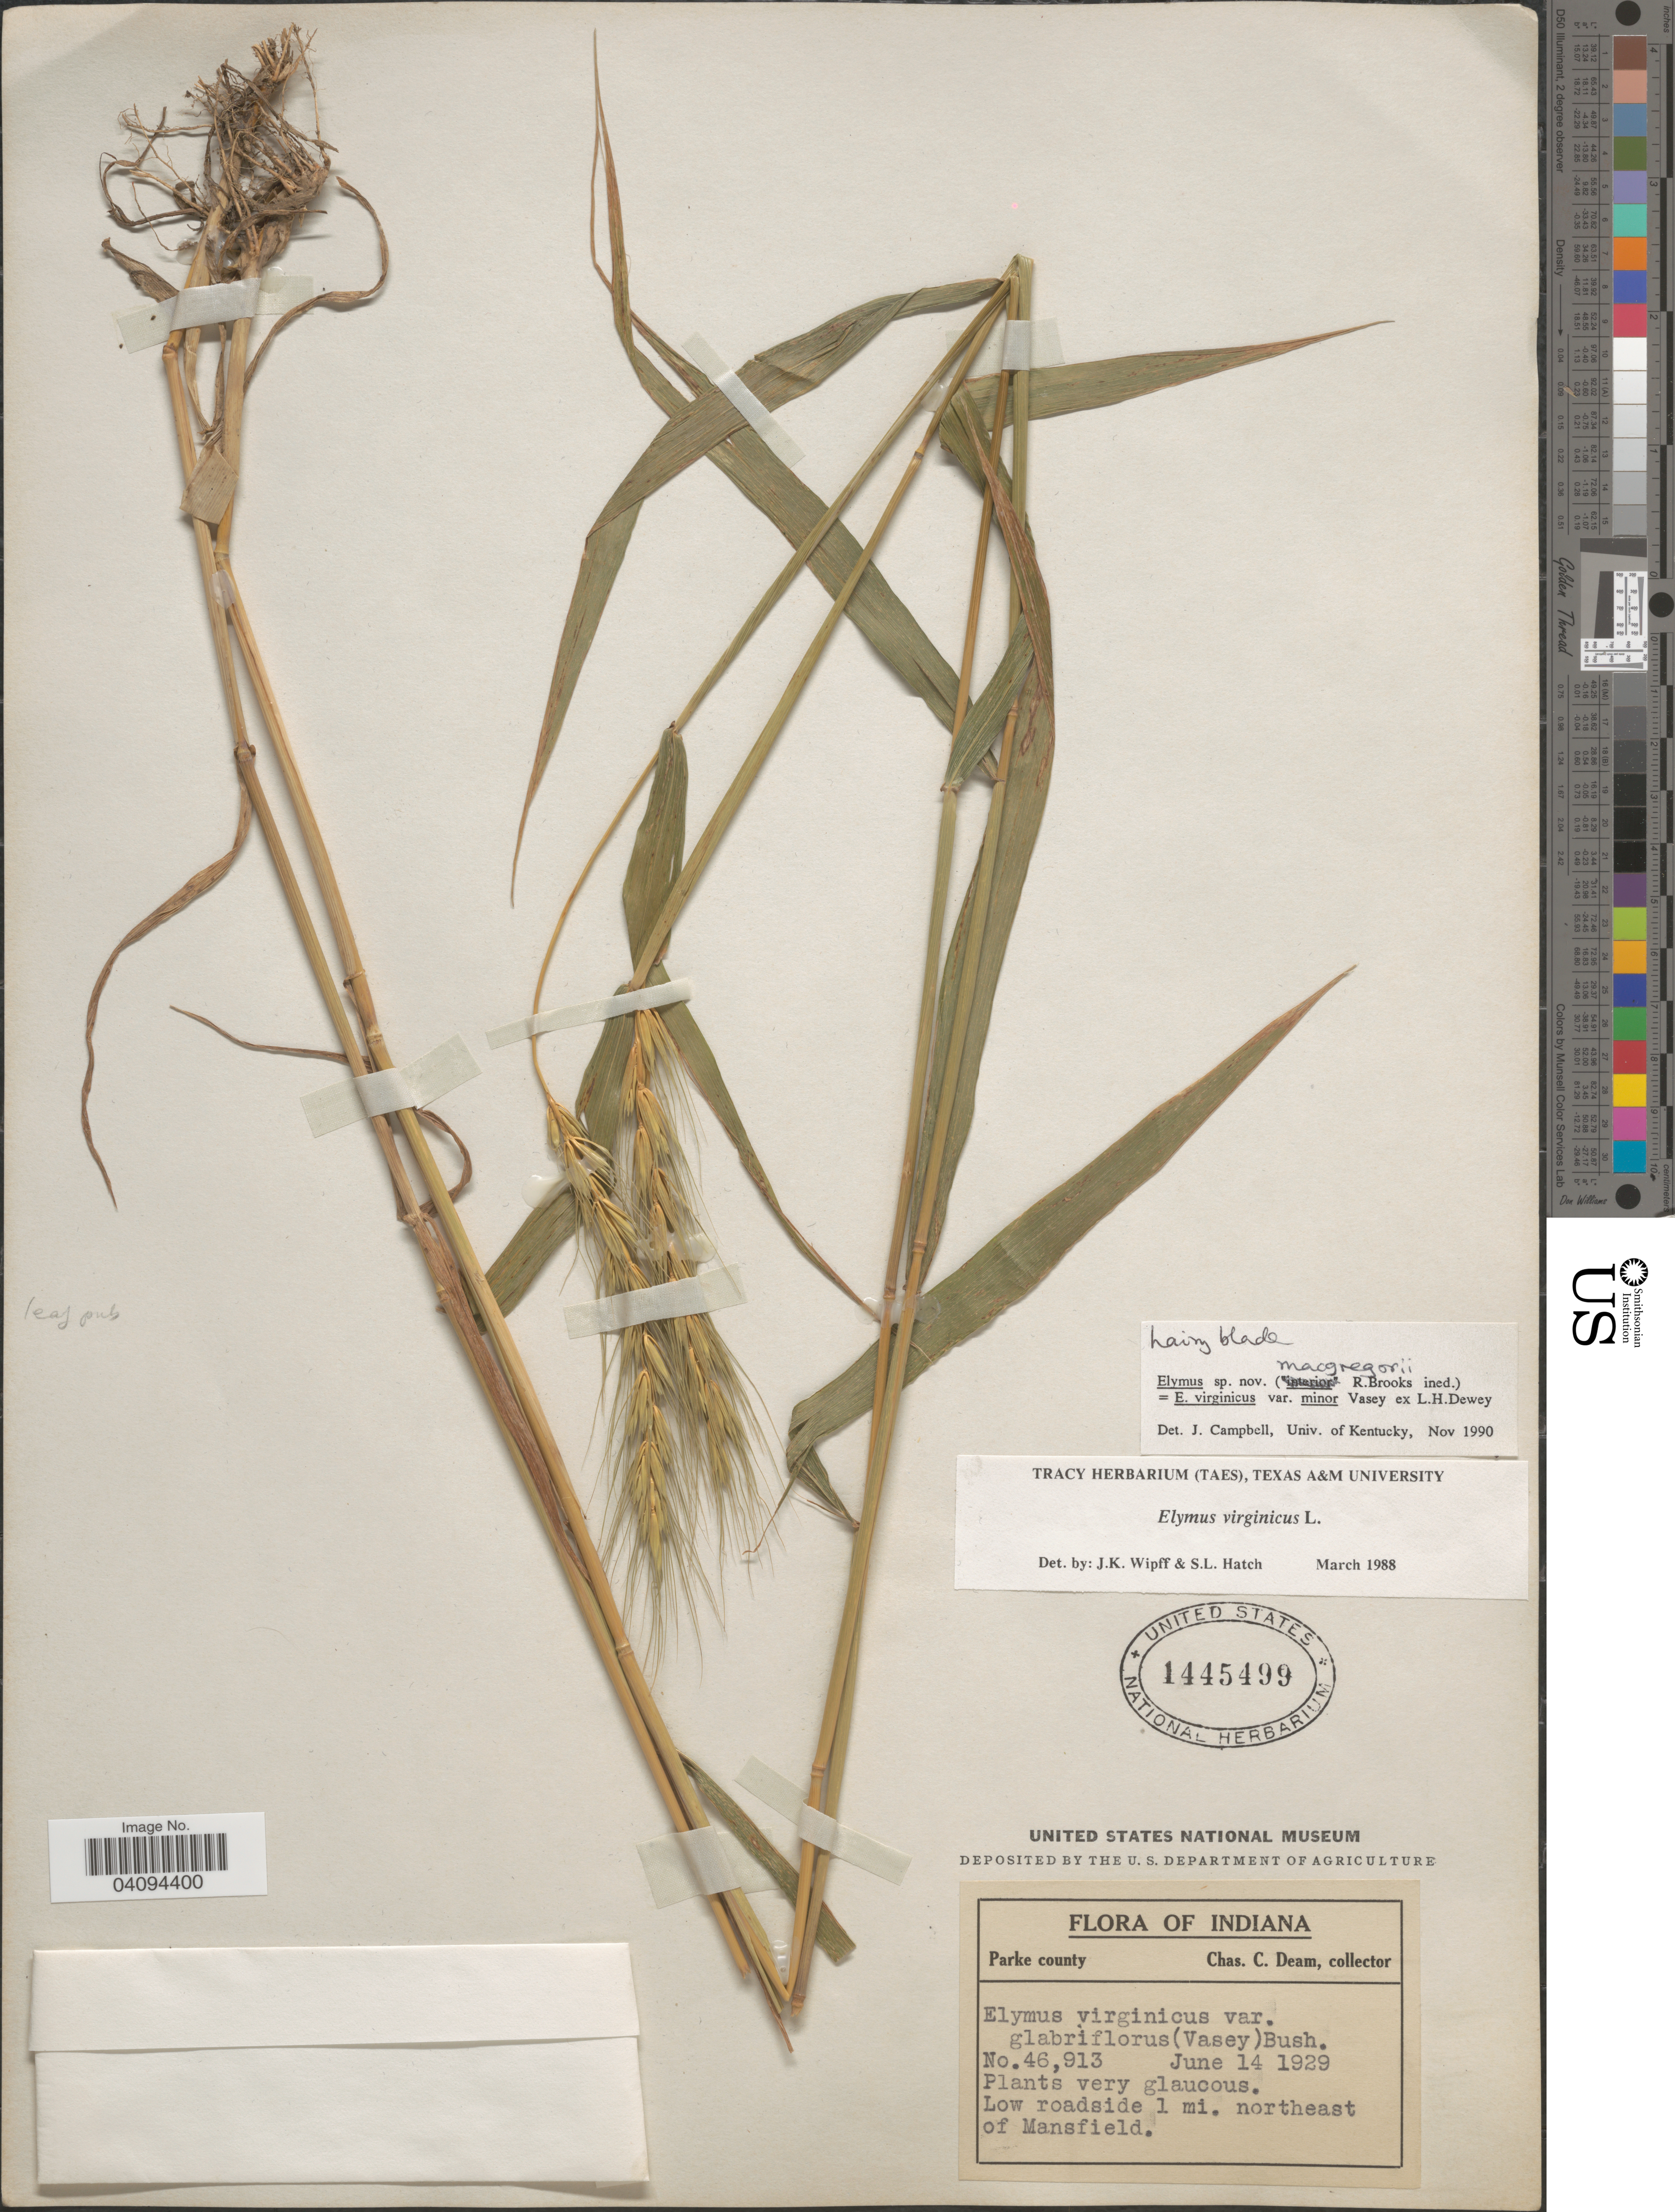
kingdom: Plantae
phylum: Tracheophyta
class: Liliopsida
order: Poales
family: Poaceae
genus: Elymus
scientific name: Elymus macgregorii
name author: R.E. Brooks & J.J.N. Campb.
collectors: C. C. Deam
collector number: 46913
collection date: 1929-06-14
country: United States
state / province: Indiana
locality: Parke county. Low roadside 1 mi. northeast of Mansfield.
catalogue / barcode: US 1445499